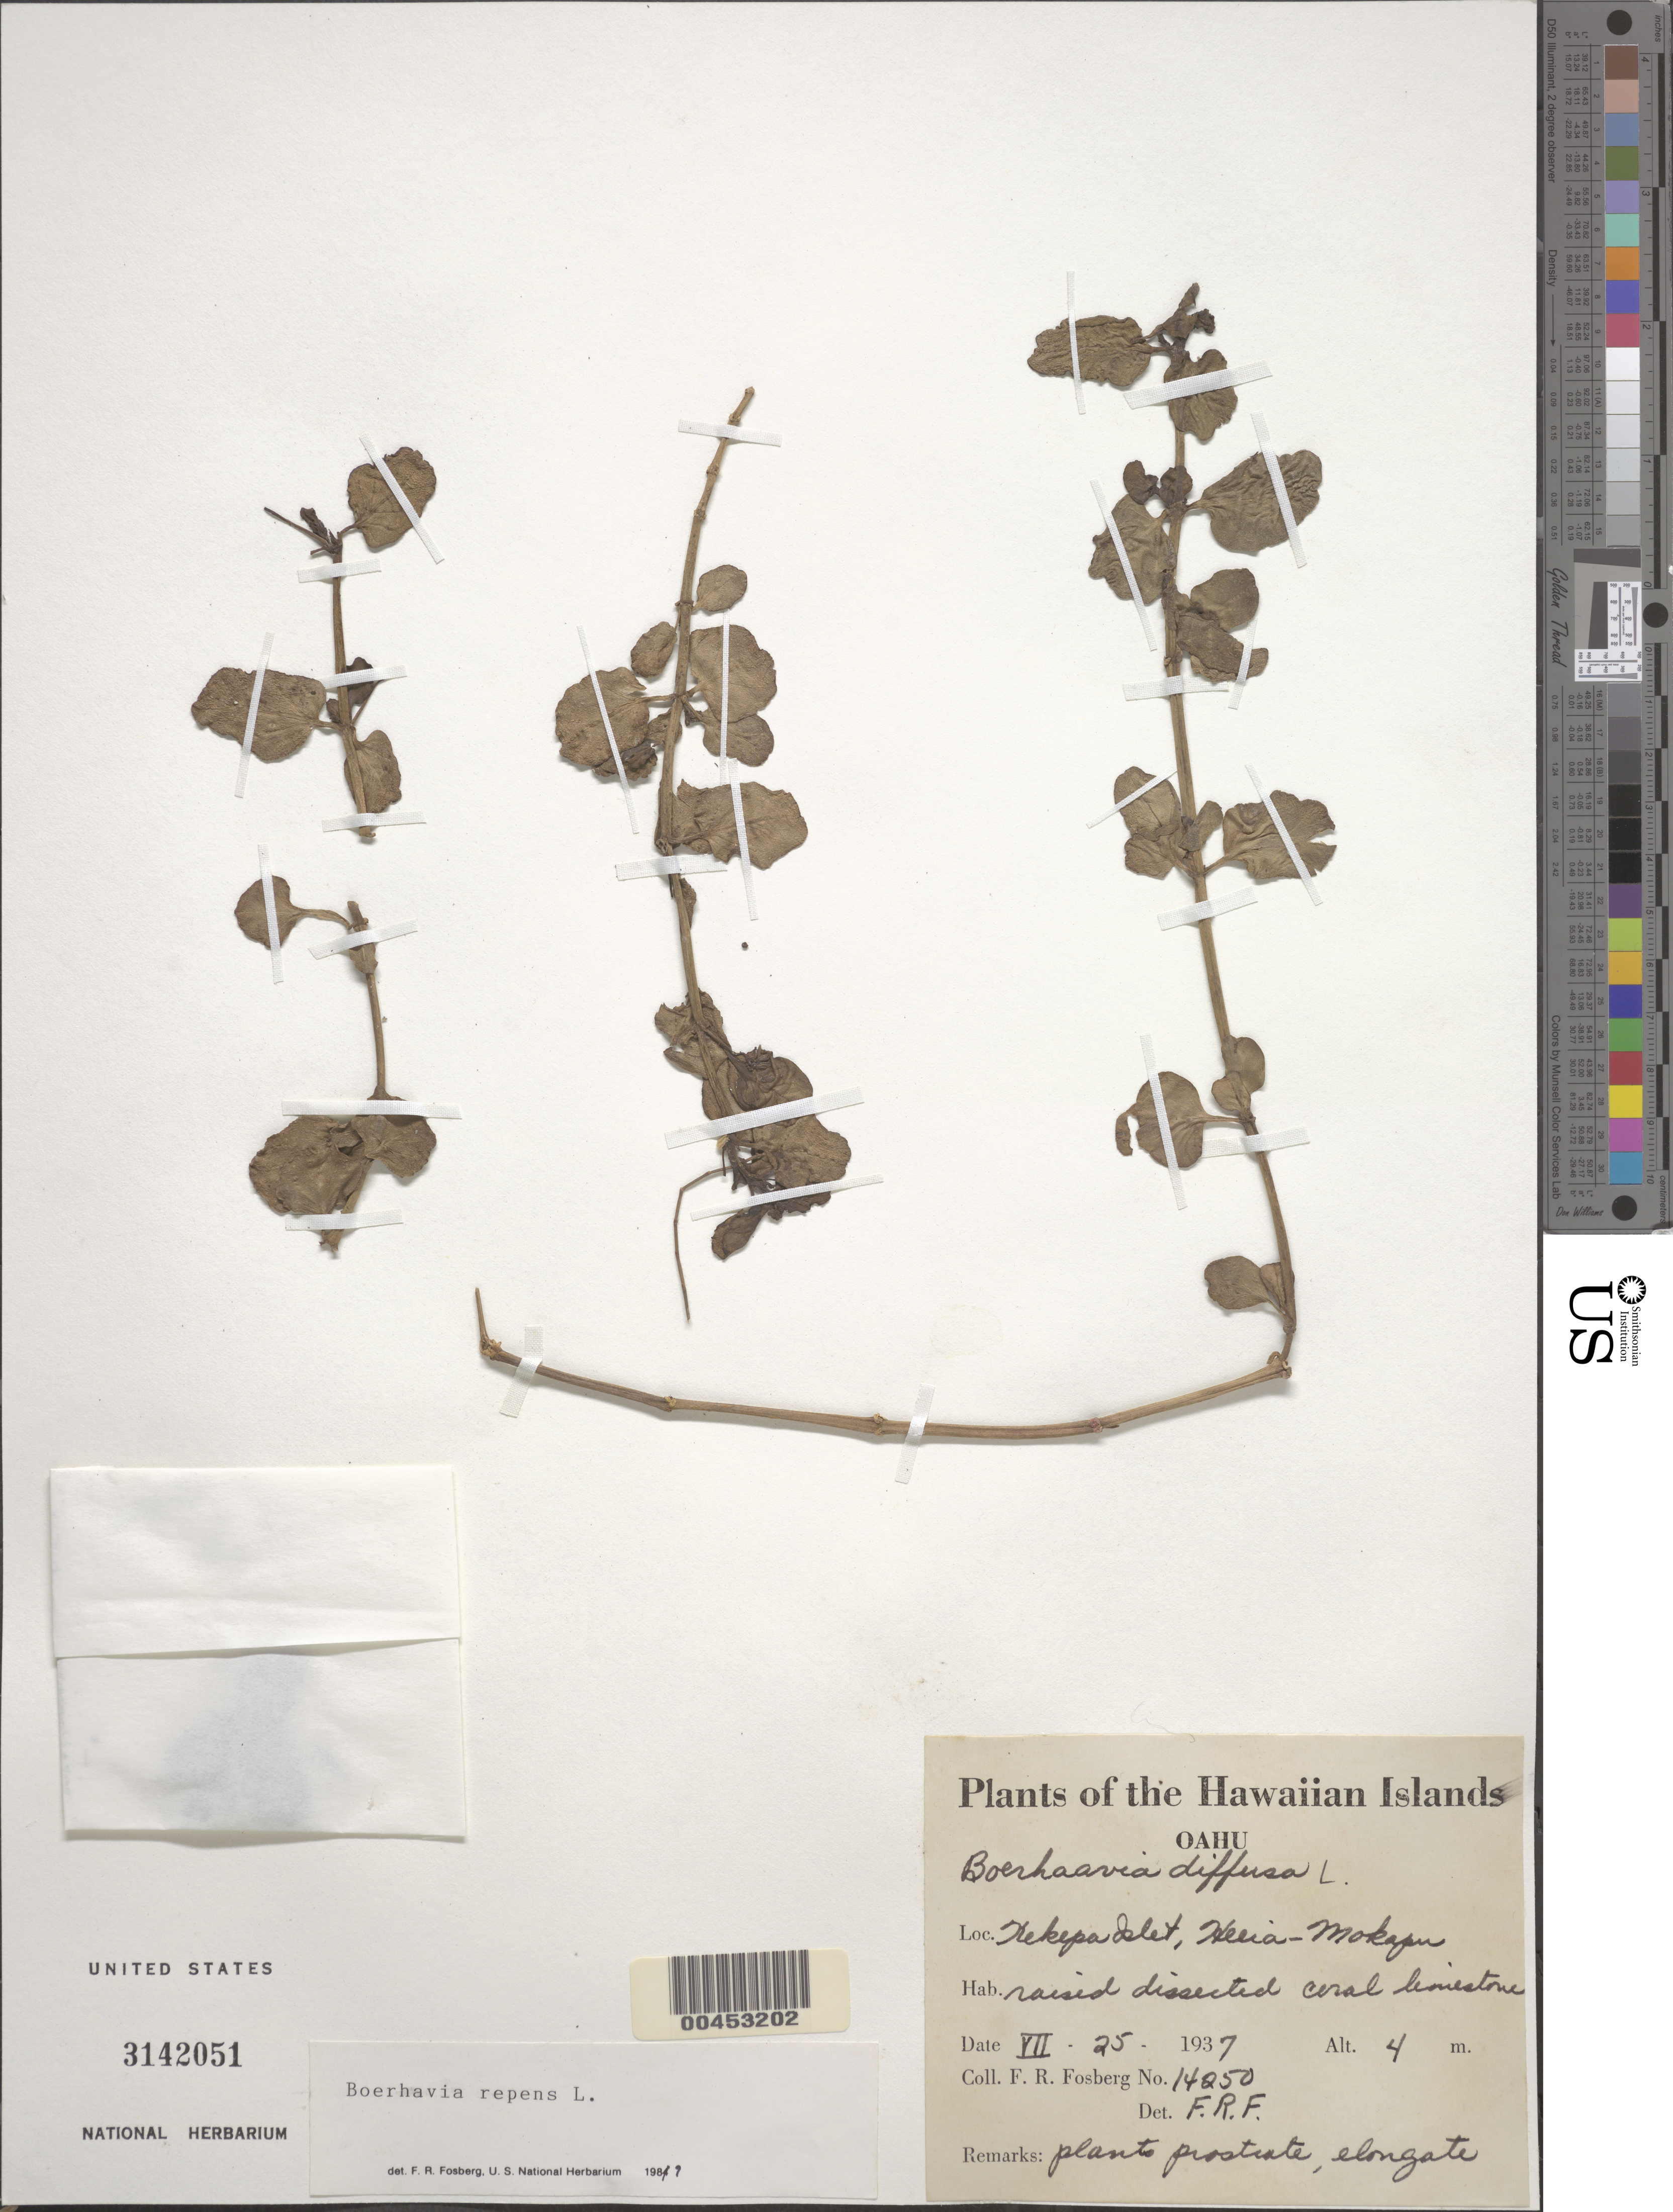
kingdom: Plantae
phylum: Tracheophyta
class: Magnoliopsida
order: Caryophyllales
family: Nyctaginaceae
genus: Boerhavia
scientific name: Boerhavia repens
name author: L.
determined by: Fosberg, F. R.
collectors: F. R. Fosberg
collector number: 14250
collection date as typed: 25 Jul 1937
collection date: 1937-07-25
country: United States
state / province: Hawaii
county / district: Honolulu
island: Oahu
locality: Heeia - Mokapu. Kekepa Island State Bird Refuge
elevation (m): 4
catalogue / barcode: US 3142051